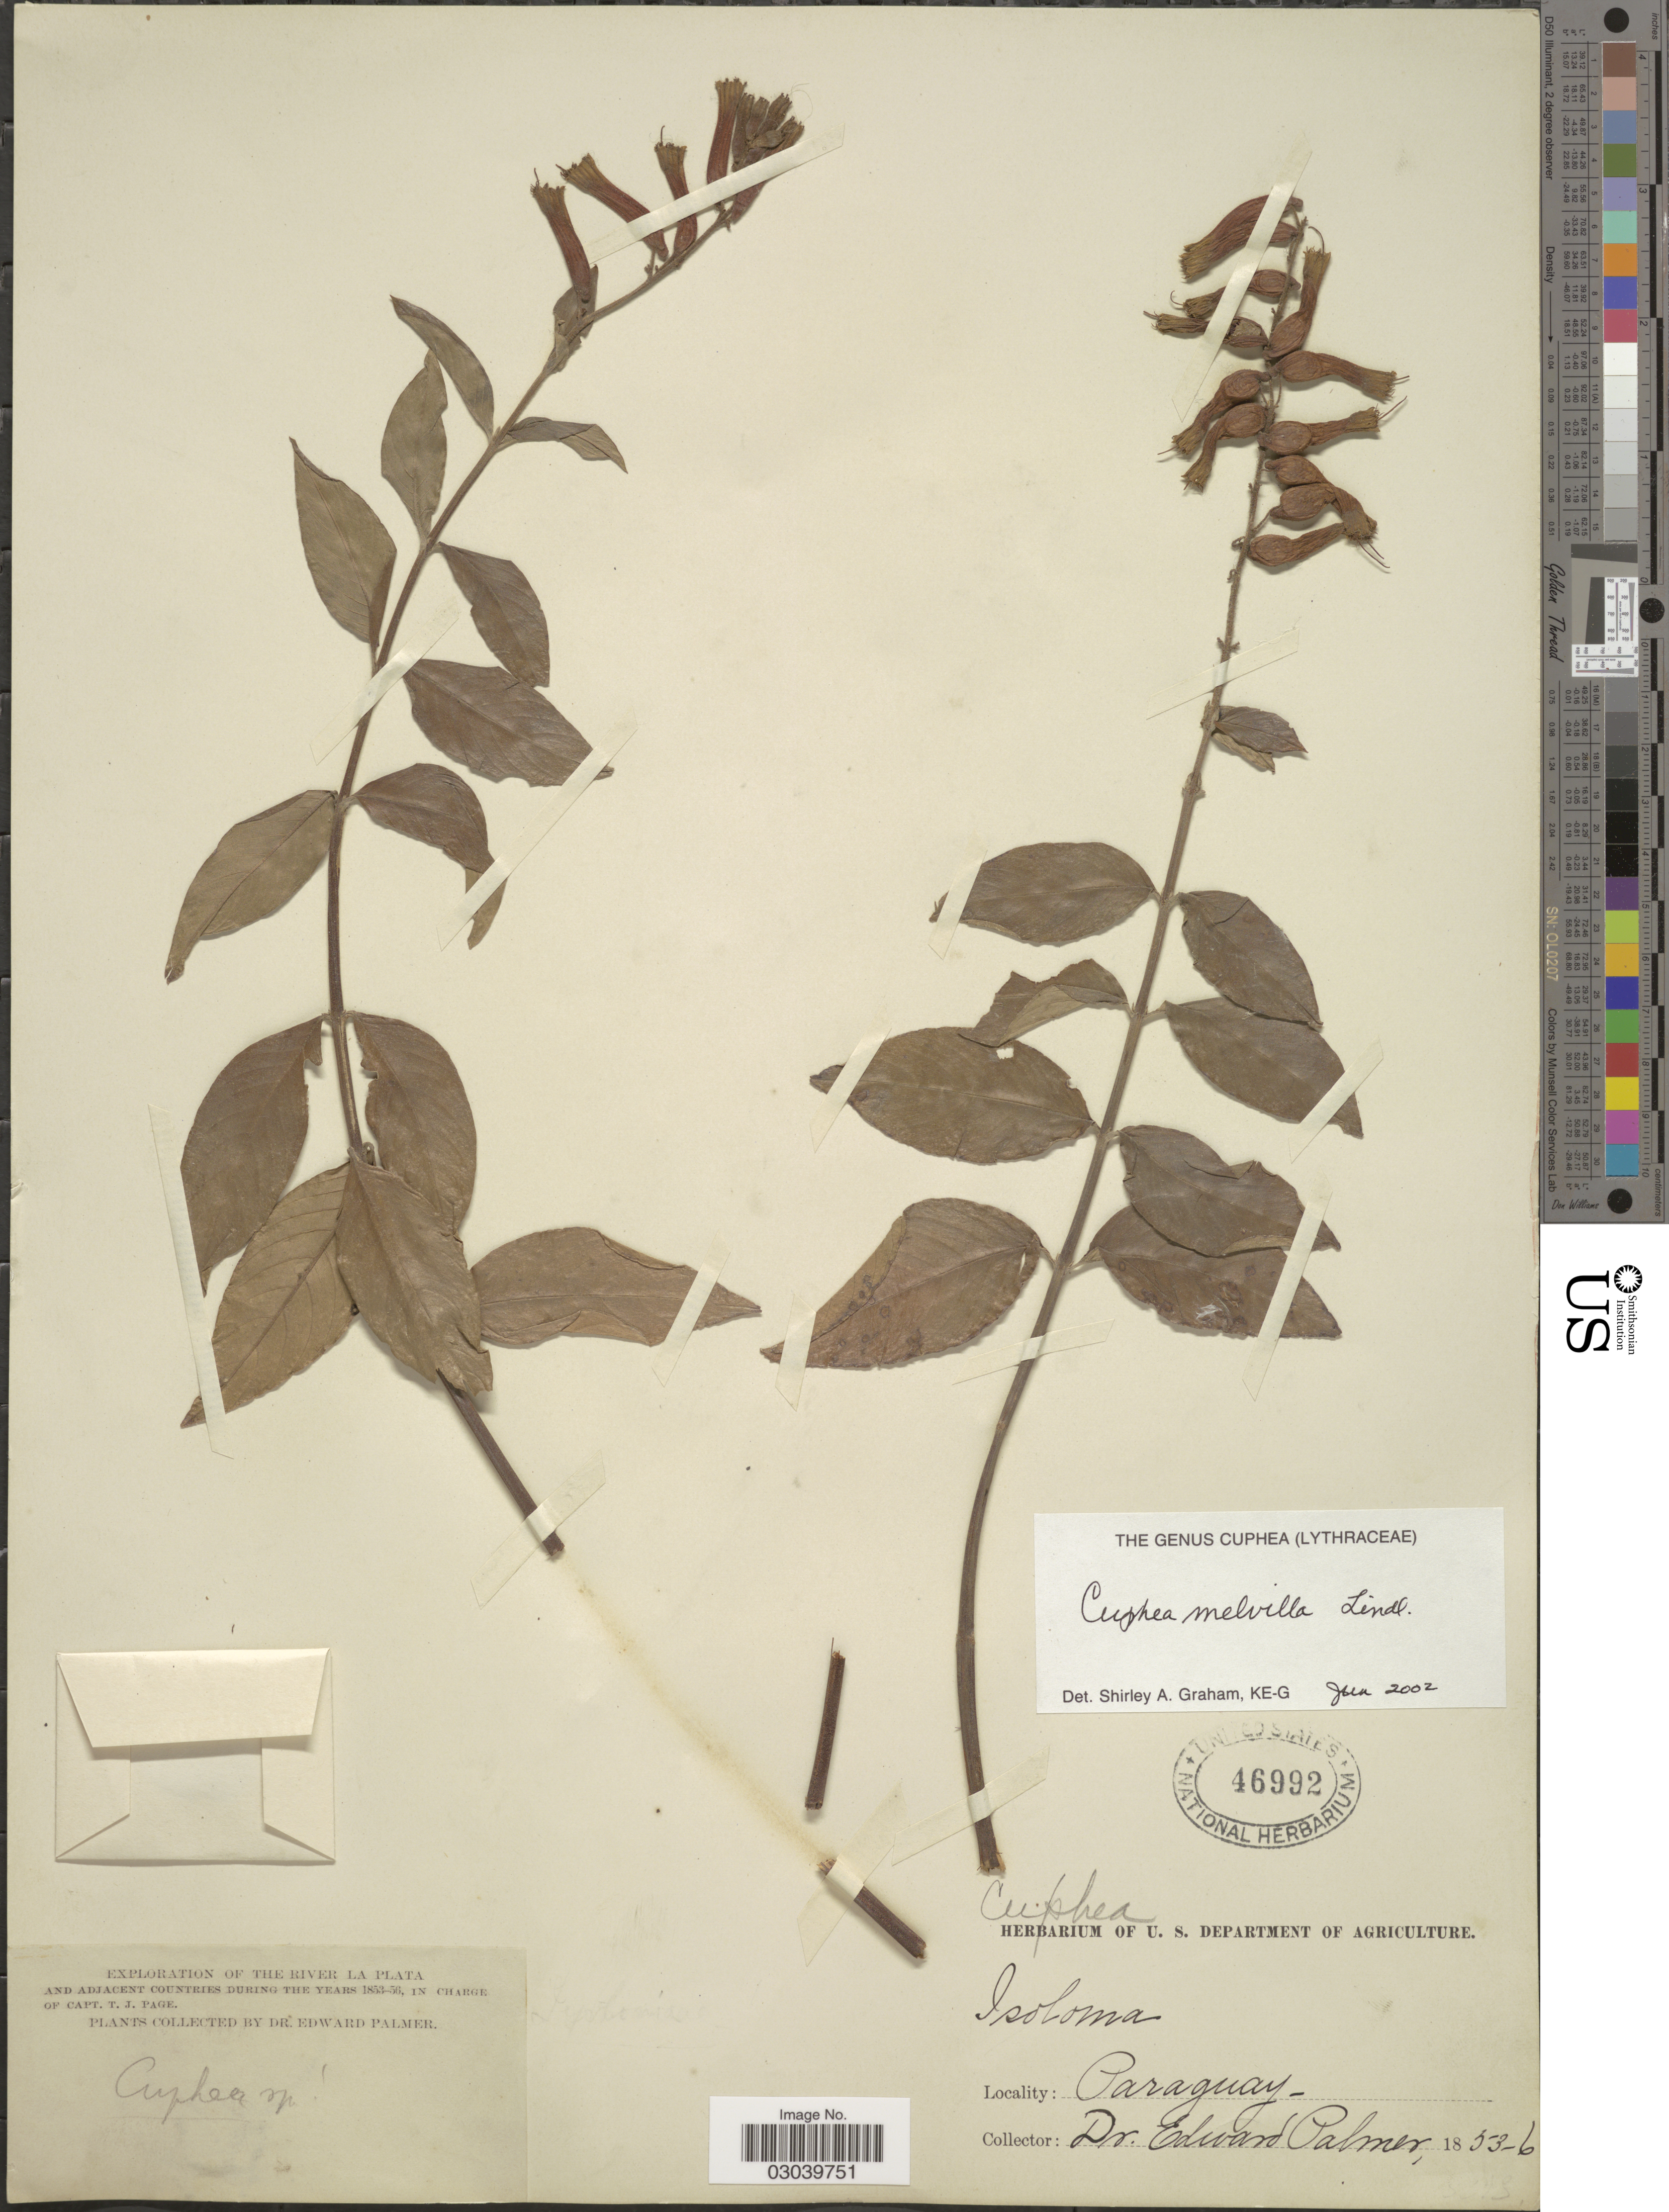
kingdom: Plantae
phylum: Tracheophyta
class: Magnoliopsida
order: Myrtales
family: Lythraceae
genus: Cuphea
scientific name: Cuphea melvilla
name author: Lindl.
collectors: E. Palmer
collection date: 1853/1856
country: Paraguay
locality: The river La Plata.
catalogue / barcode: US 46992